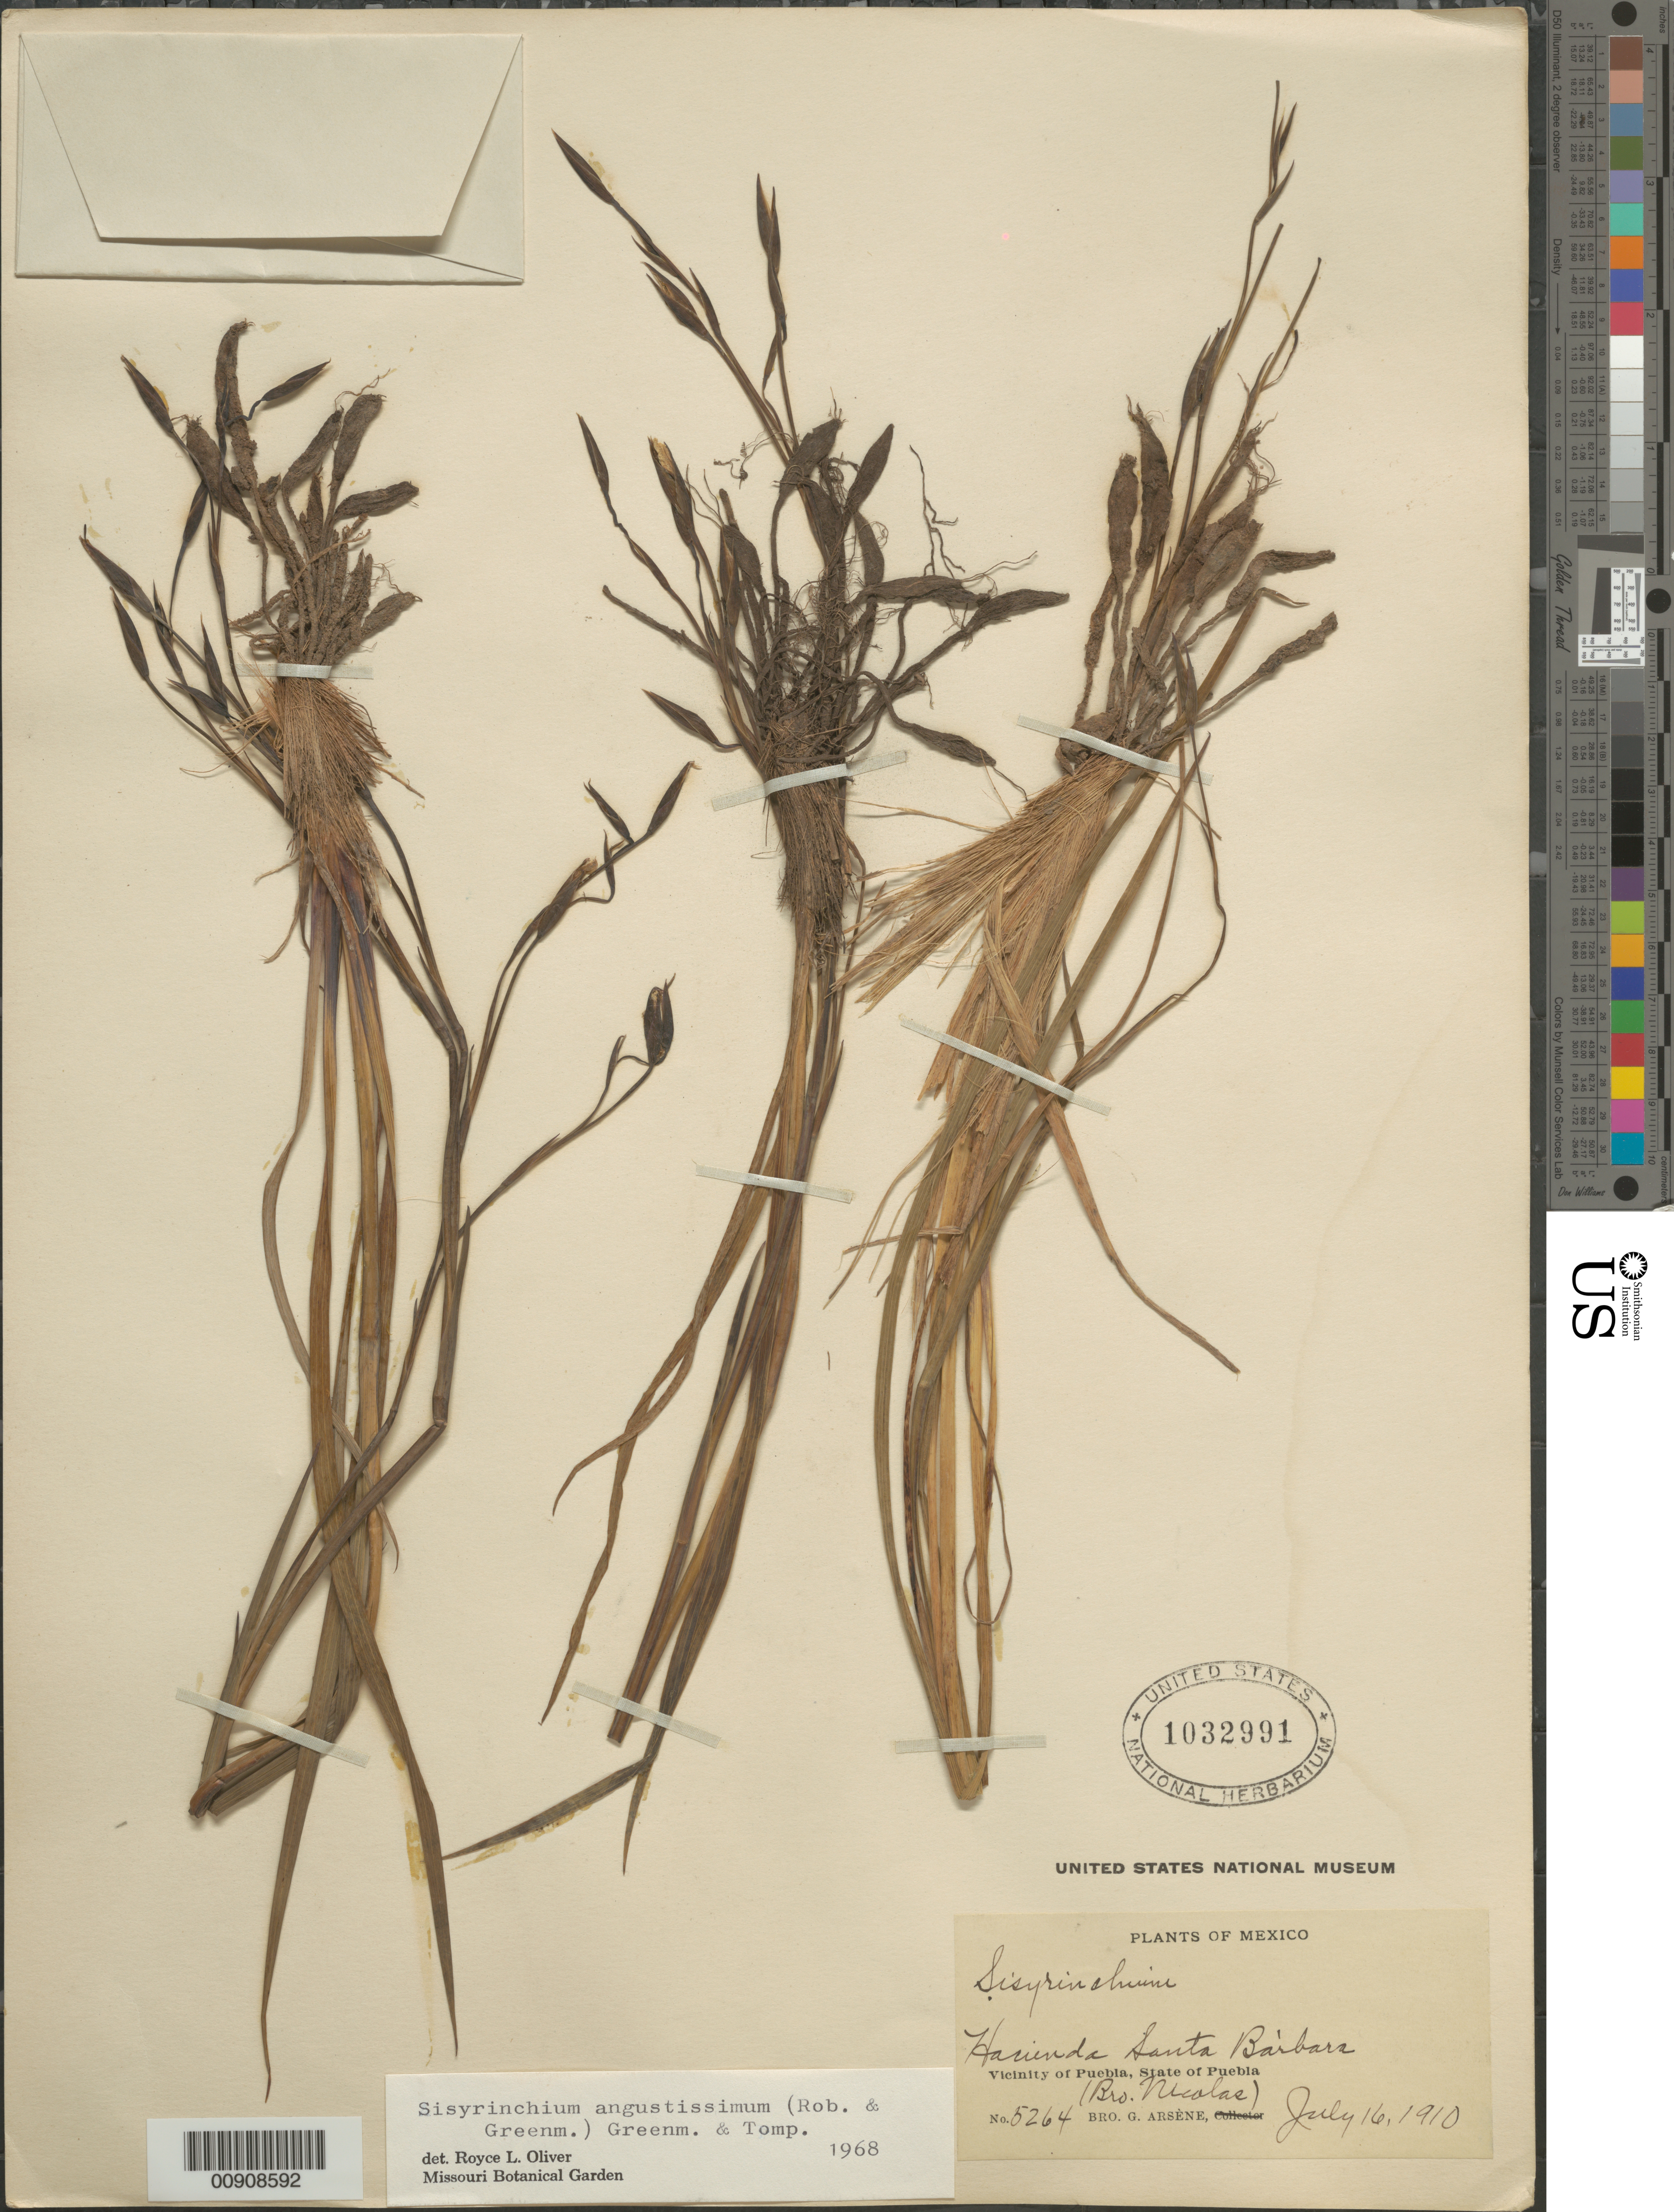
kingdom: Plantae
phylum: Tracheophyta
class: Liliopsida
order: Asparagales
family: Iridaceae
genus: Sisyrinchium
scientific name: Sisyrinchium angustissimum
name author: (B.L. Rob.) Greenm. & C.H. Thomps.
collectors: B. Nicolas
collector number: Arsène, Bro. G. No. 5264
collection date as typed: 16 Jul 1910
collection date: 1910-07-16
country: Mexico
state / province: Puebla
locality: Hacienda Santa Bárbara. Vicinity of Puebla, State of Puebla.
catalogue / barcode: US 1032991